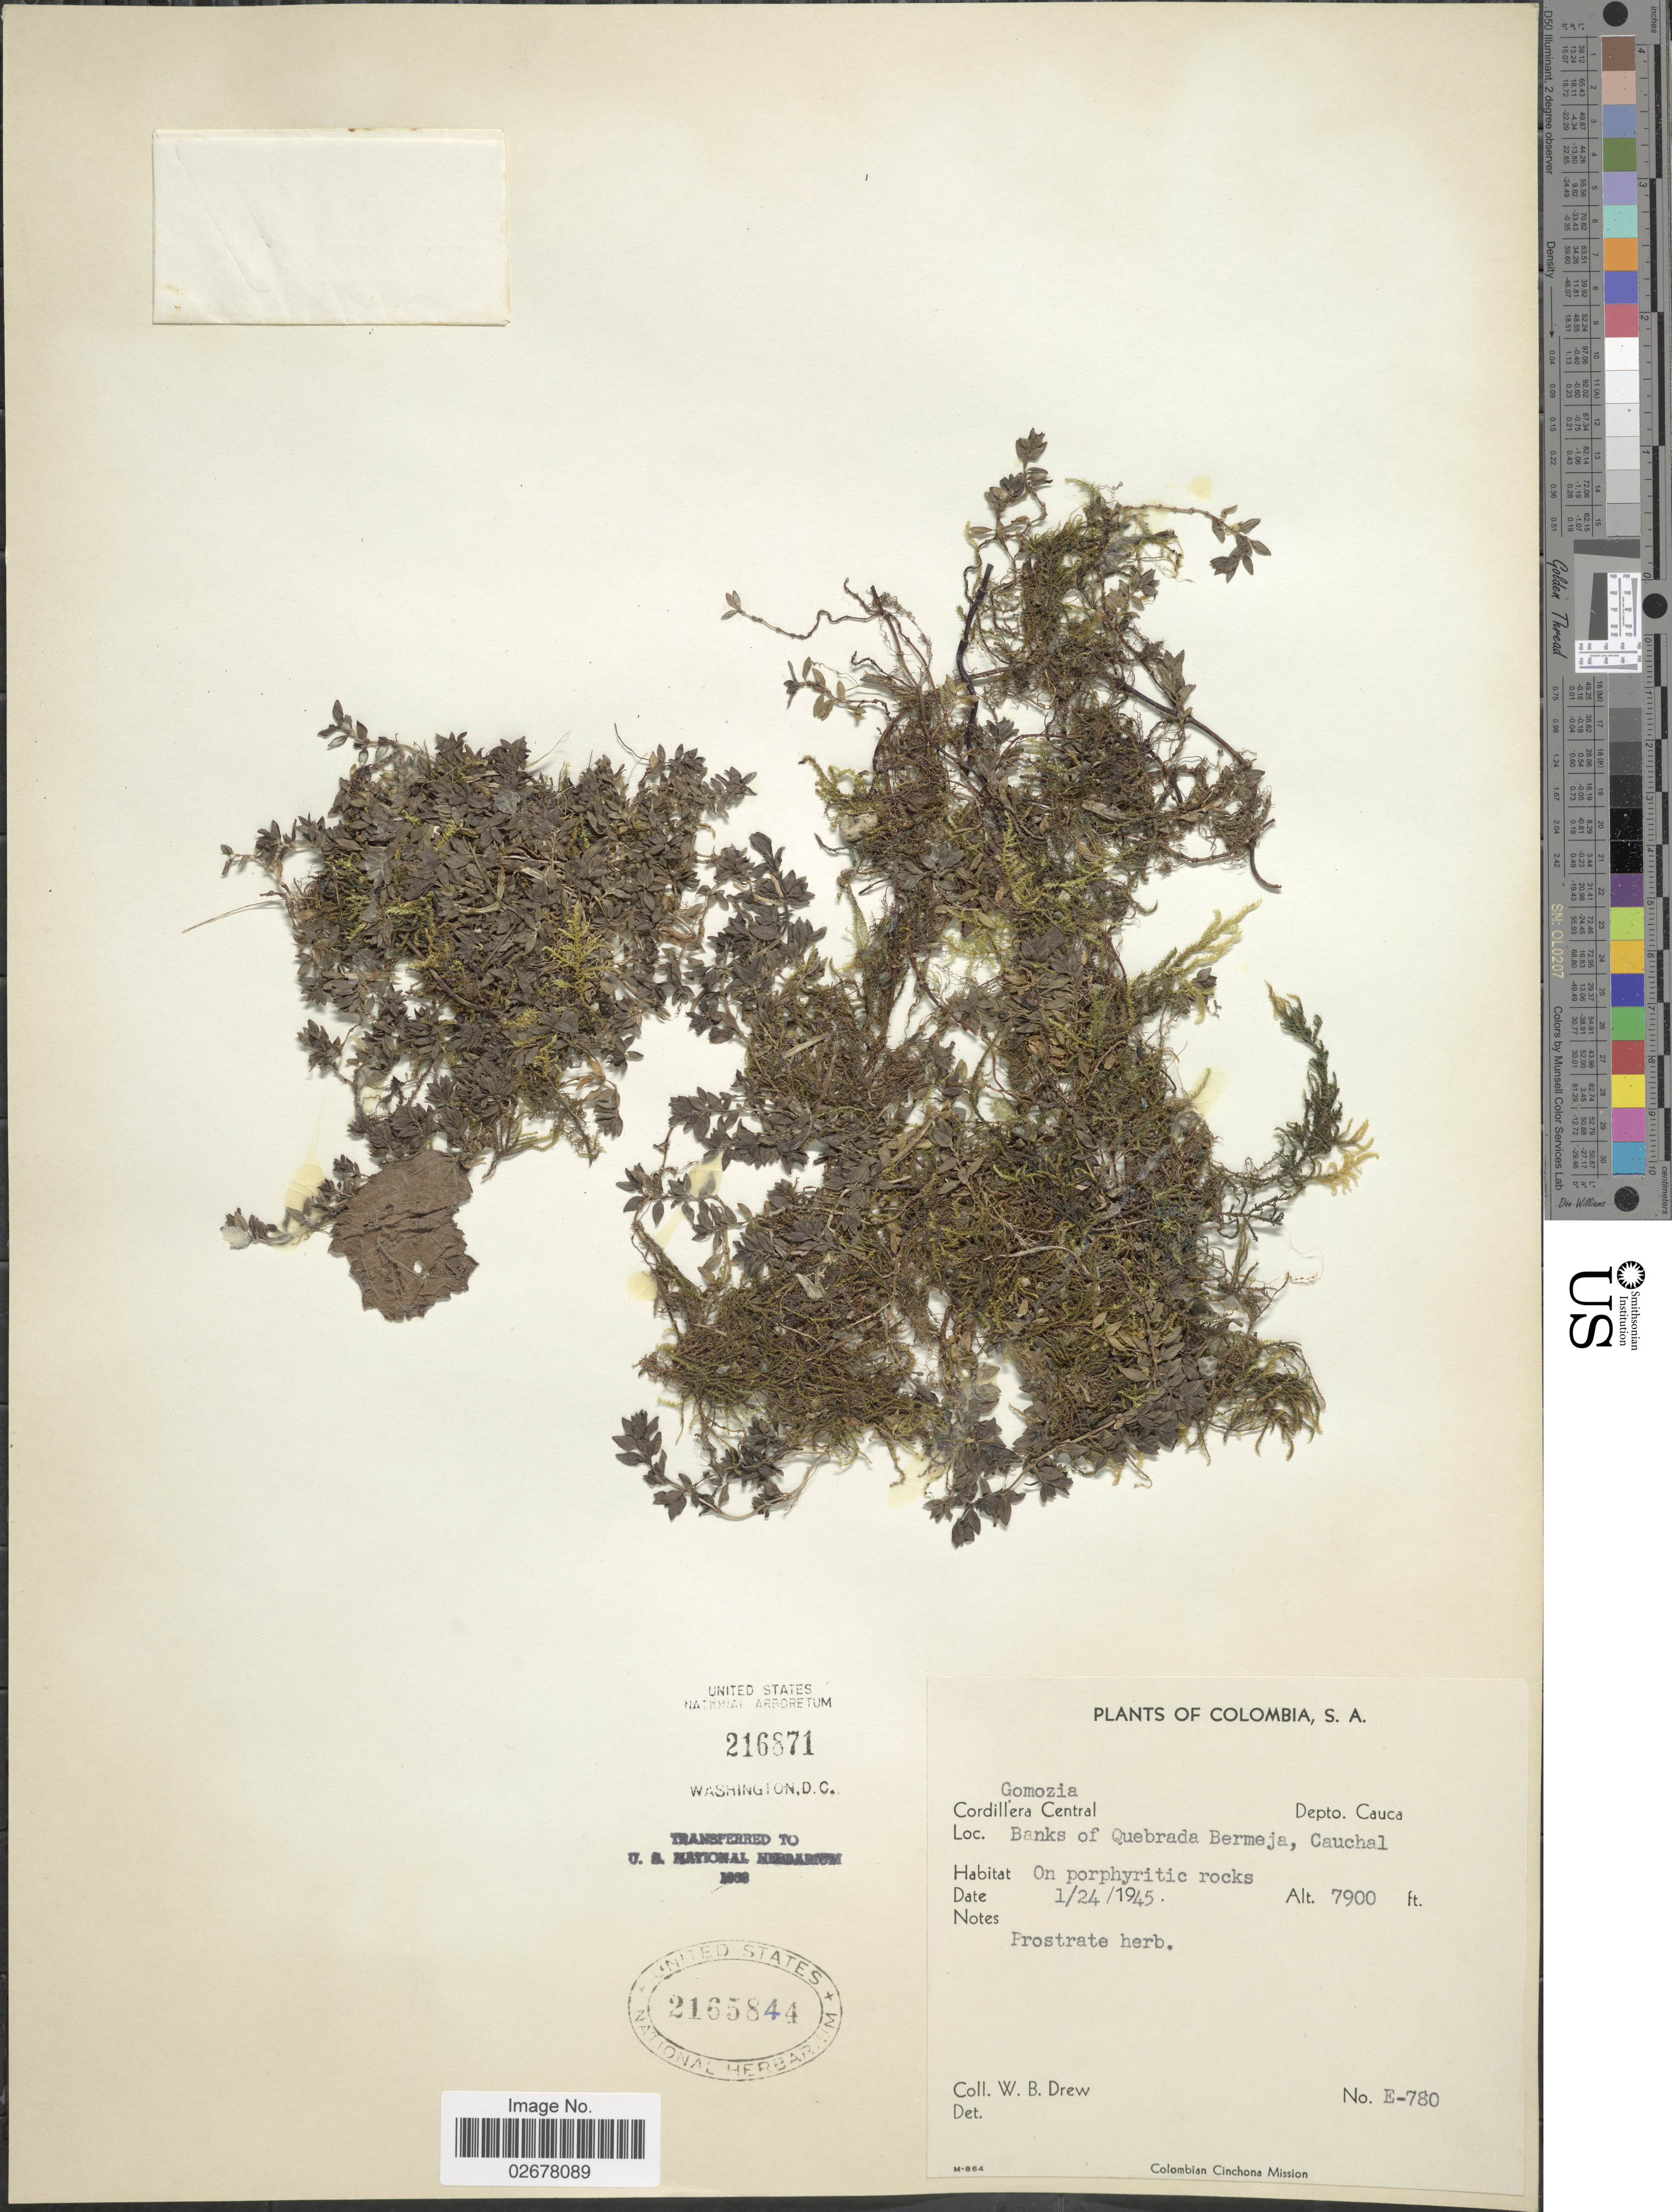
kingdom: Plantae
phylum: Tracheophyta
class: Magnoliopsida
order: Gentianales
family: Rubiaceae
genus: Nertera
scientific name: Nertera depressa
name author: Banks & Sol. ex Gaertn.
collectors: W. B. Drew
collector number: E-780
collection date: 1945-01-24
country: Colombia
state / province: Cauca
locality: Cordillera Central, Depto Cauca, Banks of Quebrada Bermeja, Cauchal, On porphyritic rocks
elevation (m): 2408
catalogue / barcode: US 2165844